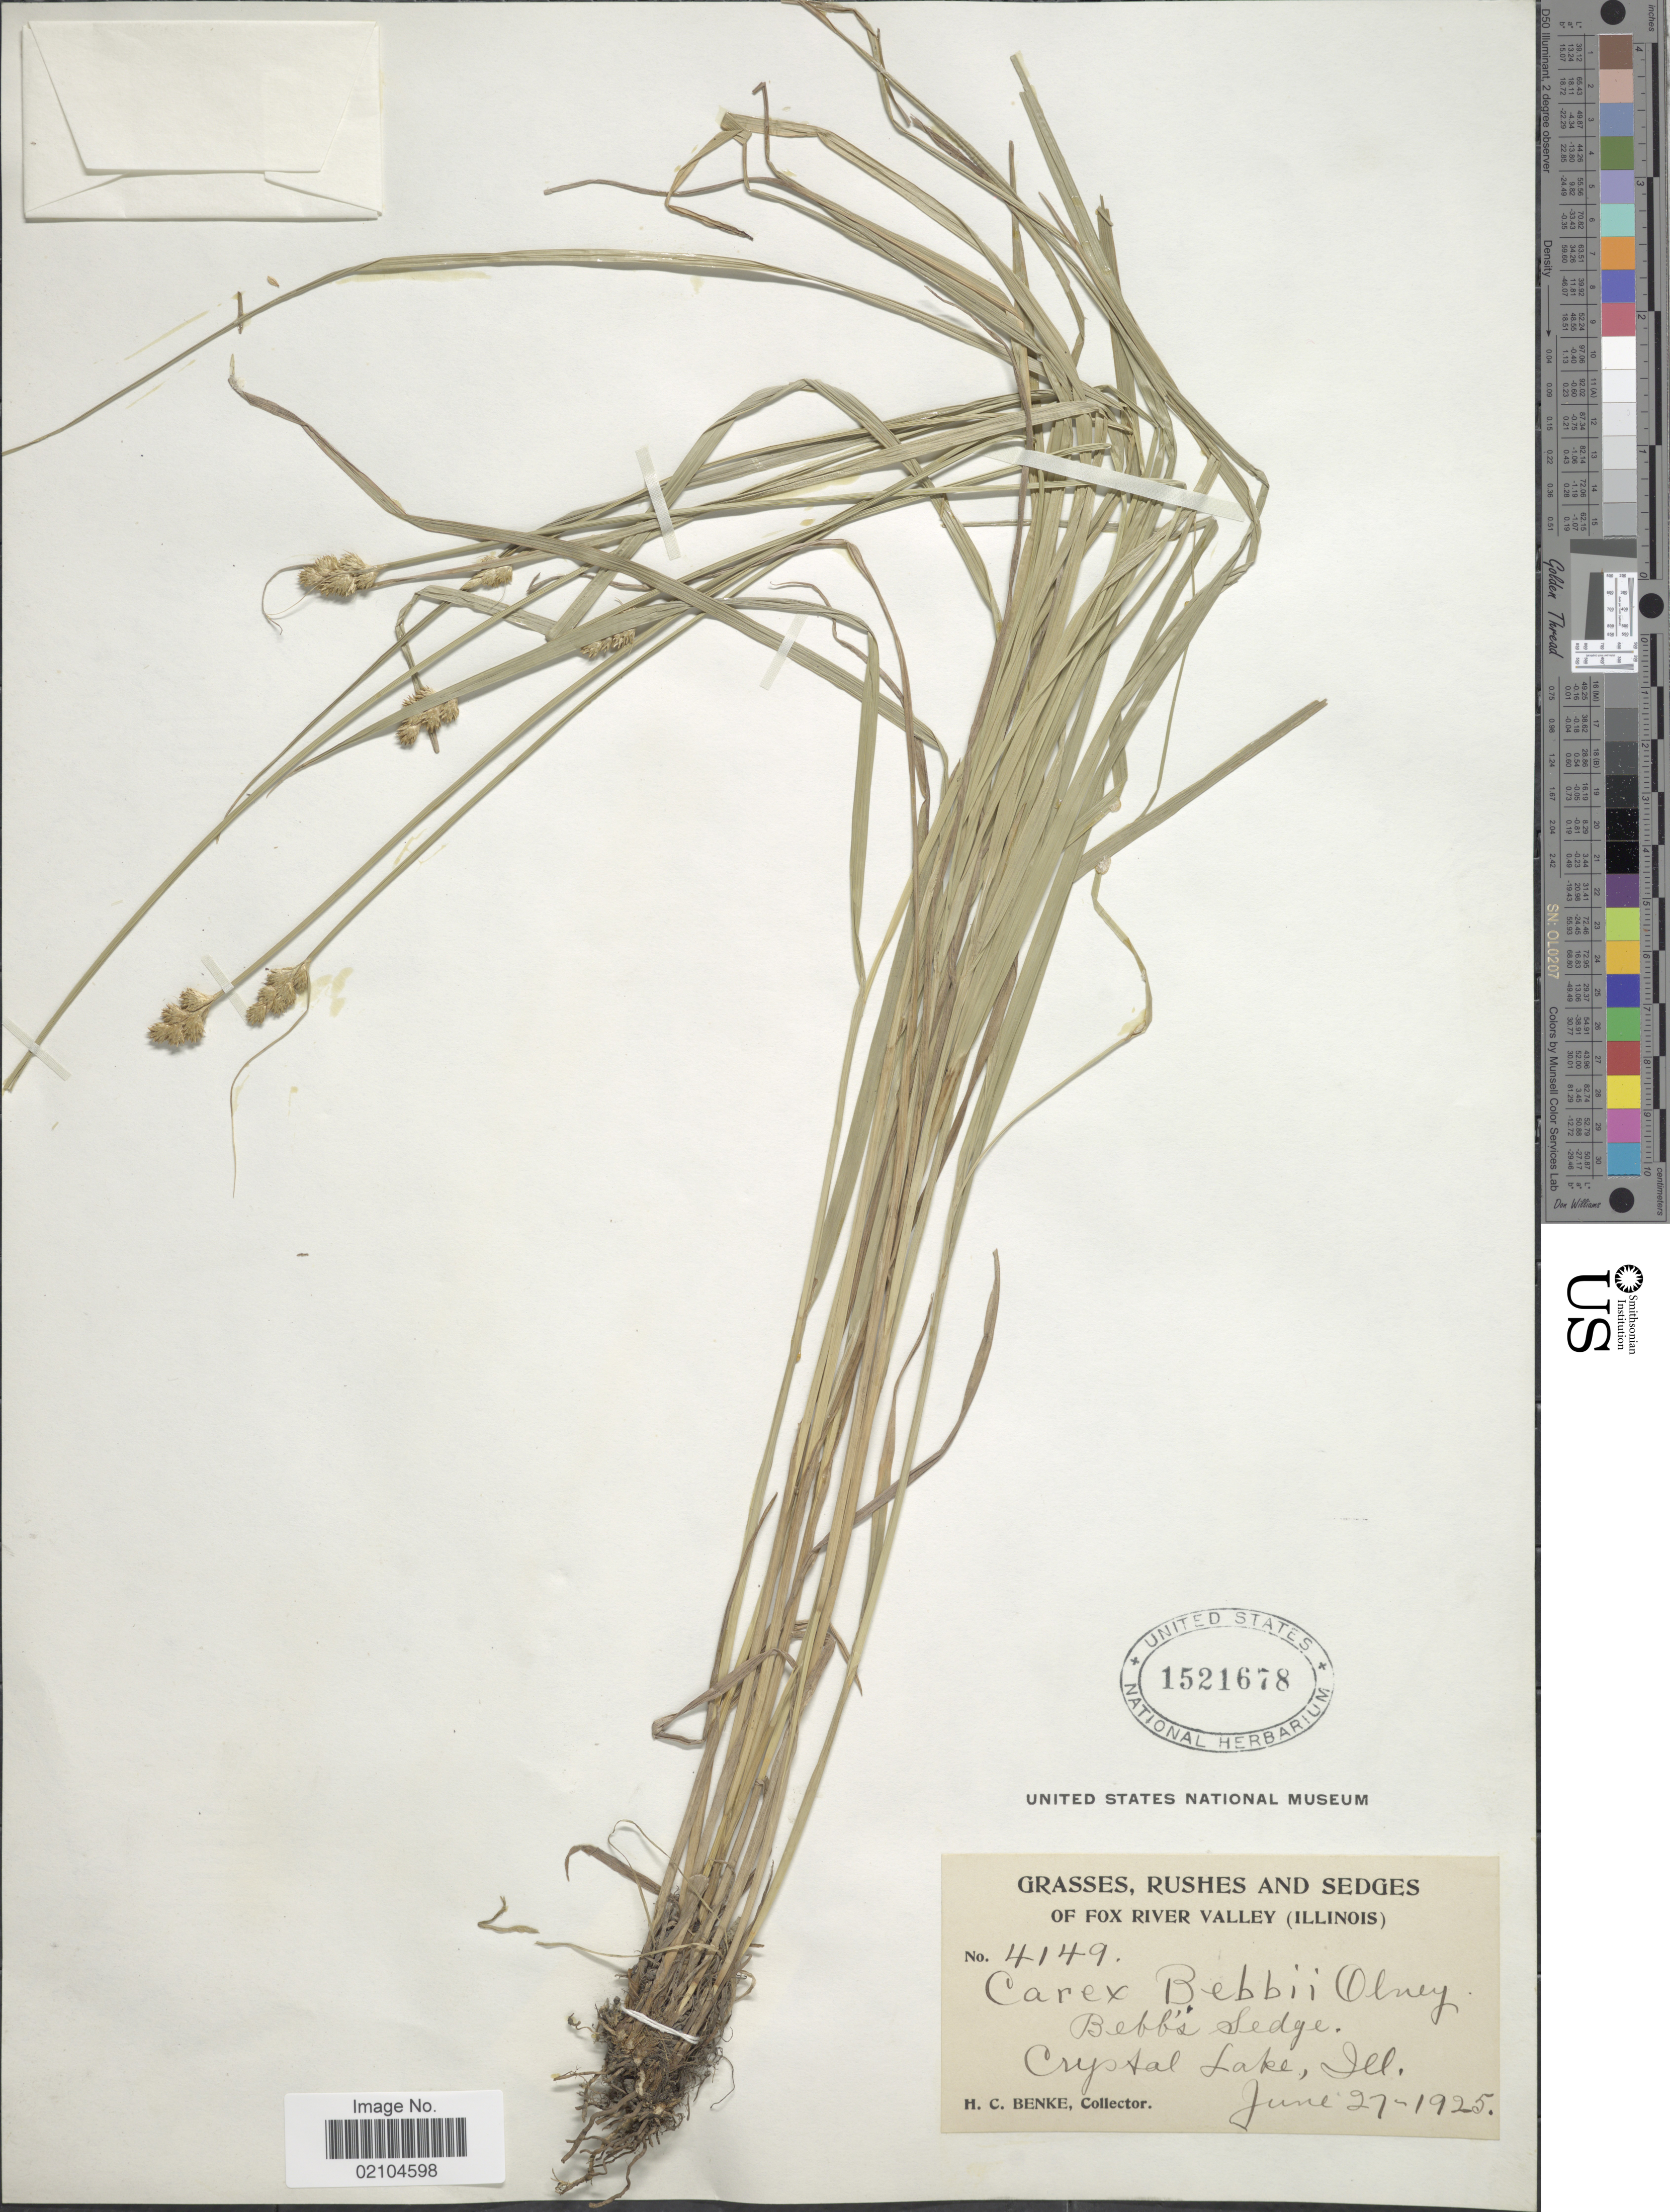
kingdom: Plantae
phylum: Tracheophyta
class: Liliopsida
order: Poales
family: Cyperaceae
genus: Carex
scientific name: Carex bebbii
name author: (L.H. Bailey) Olney ex Fernald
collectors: H. Benke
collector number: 4149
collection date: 1925-06-27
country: United States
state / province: Illinois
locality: Grasses, Rushes and Sedges of Fox River Valley (Illinois), Bebb's Sedge, Crystal Lake, Ill.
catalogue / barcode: US 1521678